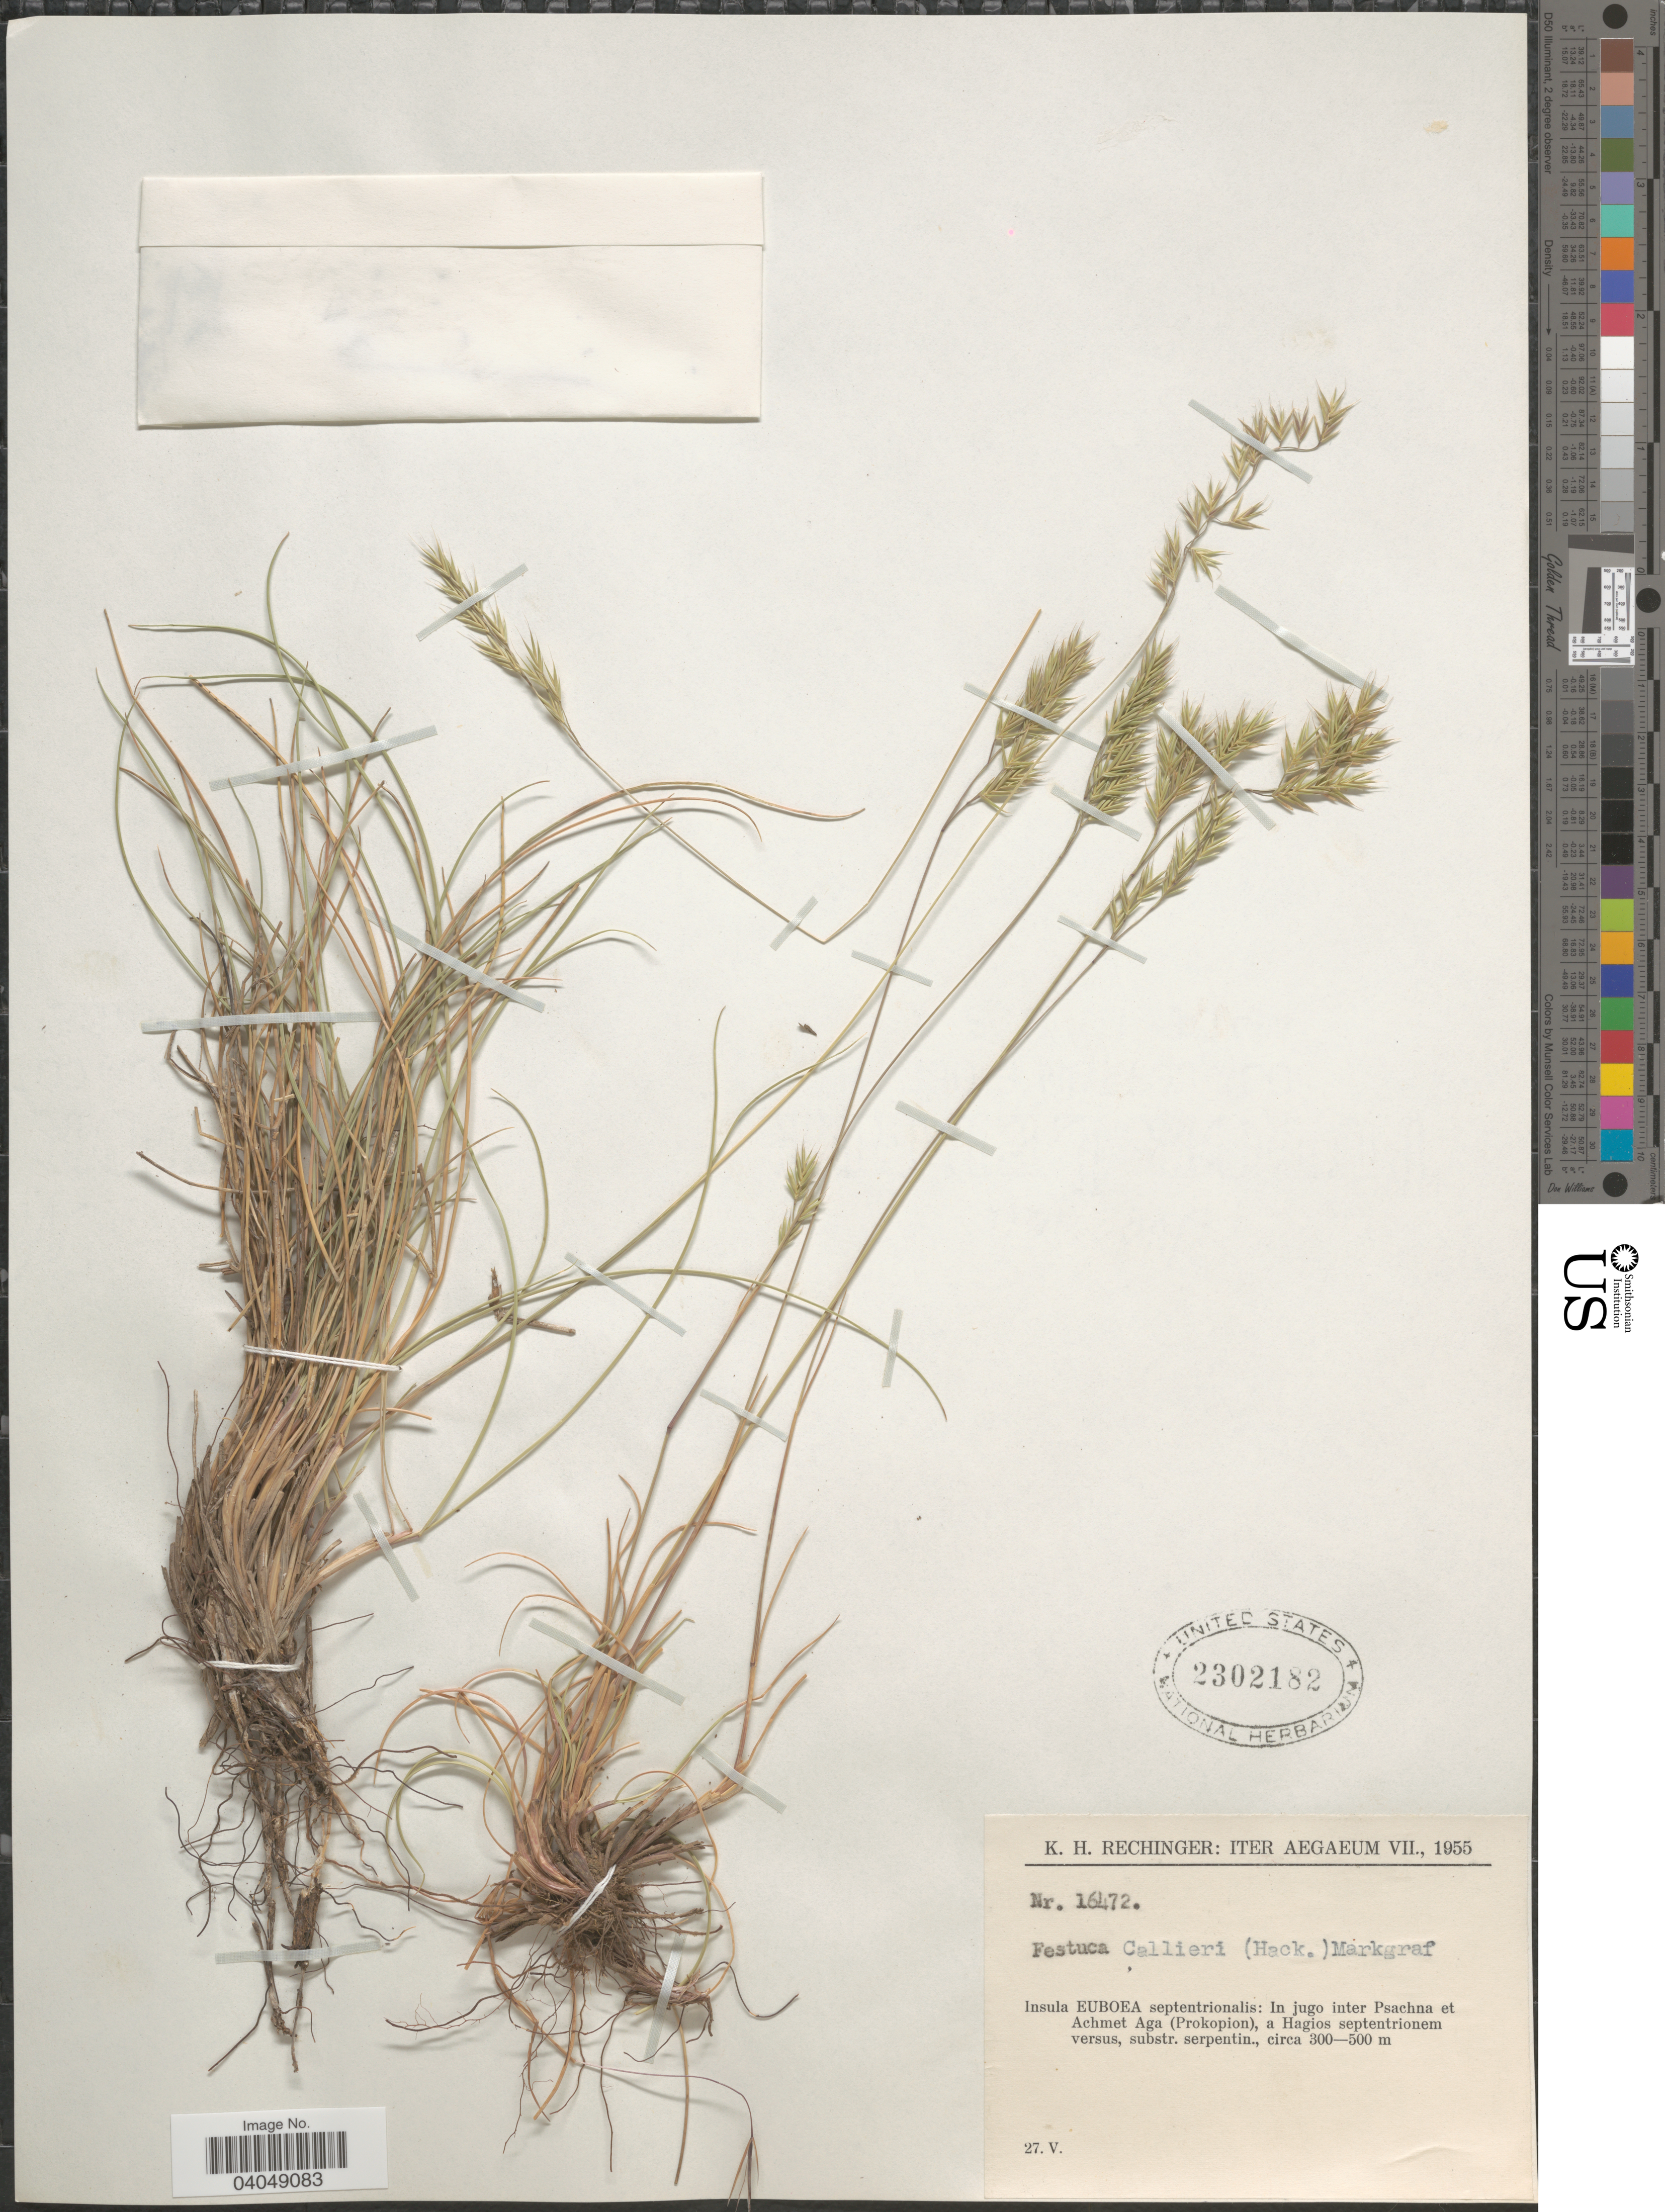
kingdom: Plantae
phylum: Tracheophyta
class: Liliopsida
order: Poales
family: Poaceae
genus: Festuca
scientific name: Festuca callieri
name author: (Hack.) Markgr.-Dann.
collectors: K. H. Rechinger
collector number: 16472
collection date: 1955-05-27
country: Greece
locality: Insula Euboea septentrionalis: In jugo inter Psachna et Achmet Aga (Prokopion), a Hagios septentrionem versus, substr. serpentin.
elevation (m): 300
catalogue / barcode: US 2302182